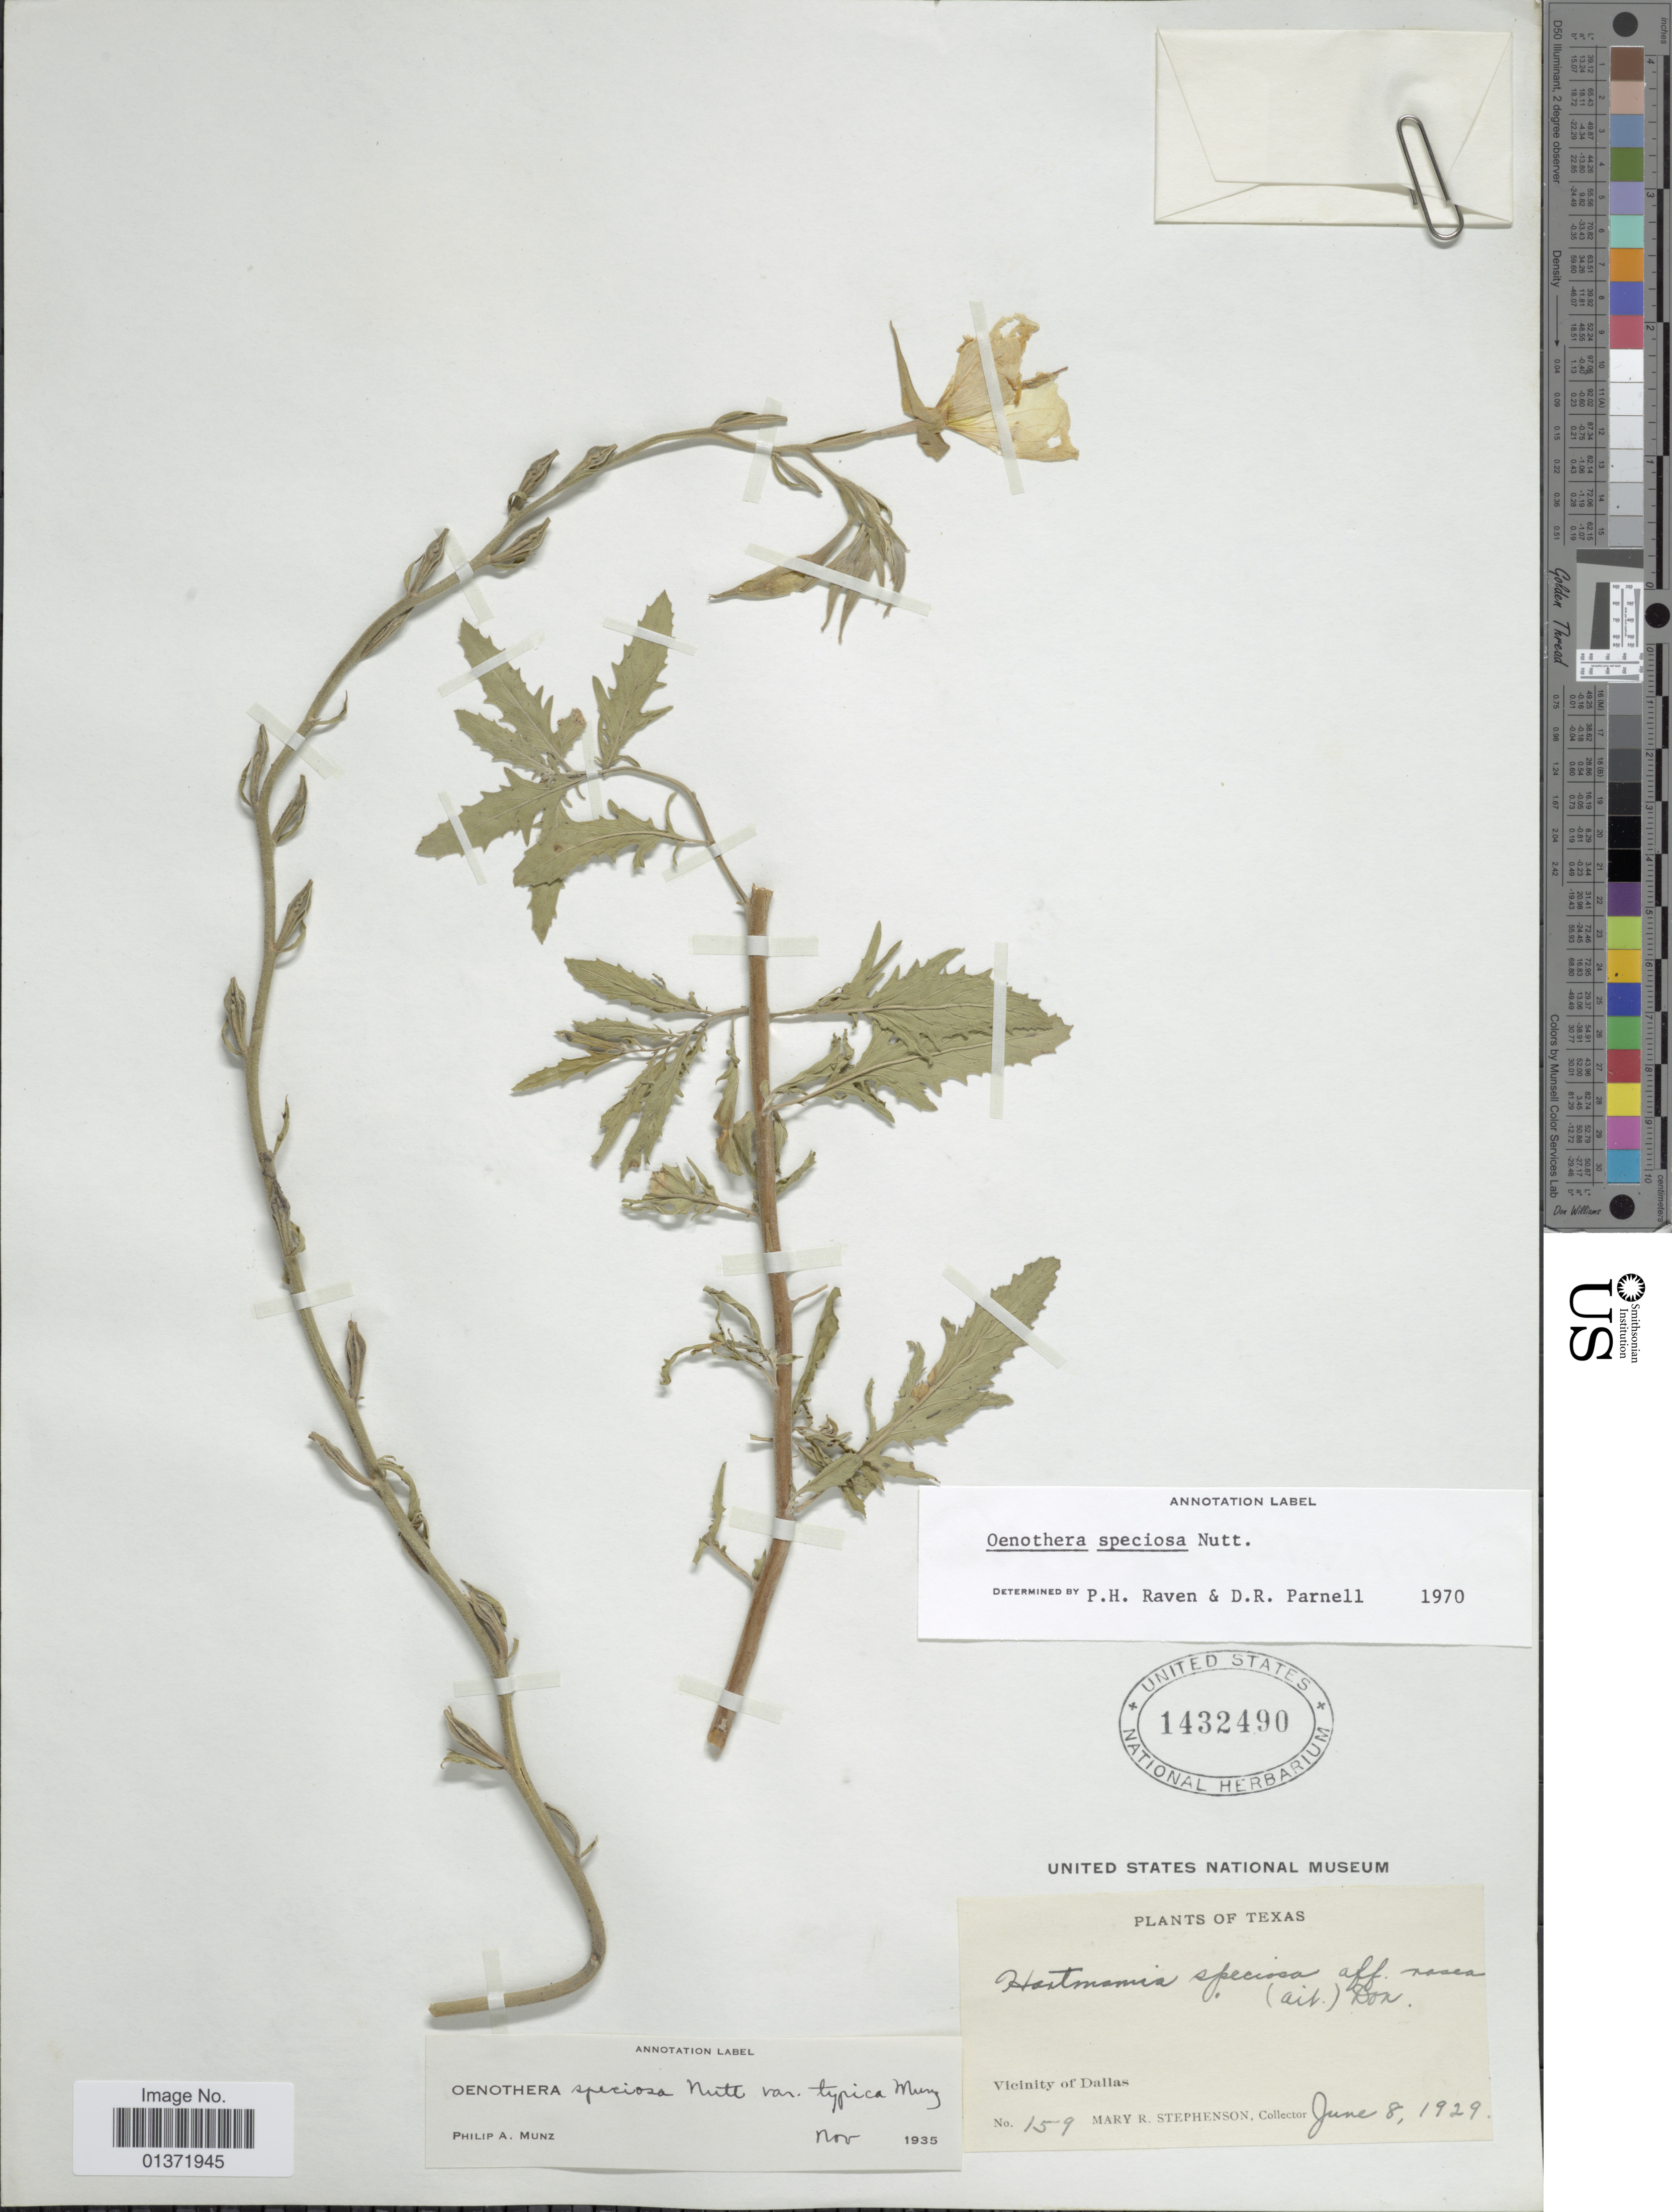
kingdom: Plantae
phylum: Tracheophyta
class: Magnoliopsida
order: Myrtales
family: Onagraceae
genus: Oenothera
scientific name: Oenothera speciosa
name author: Nutt.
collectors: M. Stephenson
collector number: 159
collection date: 1929-06-08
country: United States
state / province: Texas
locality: Vicinity of Dallas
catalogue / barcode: US 1432490